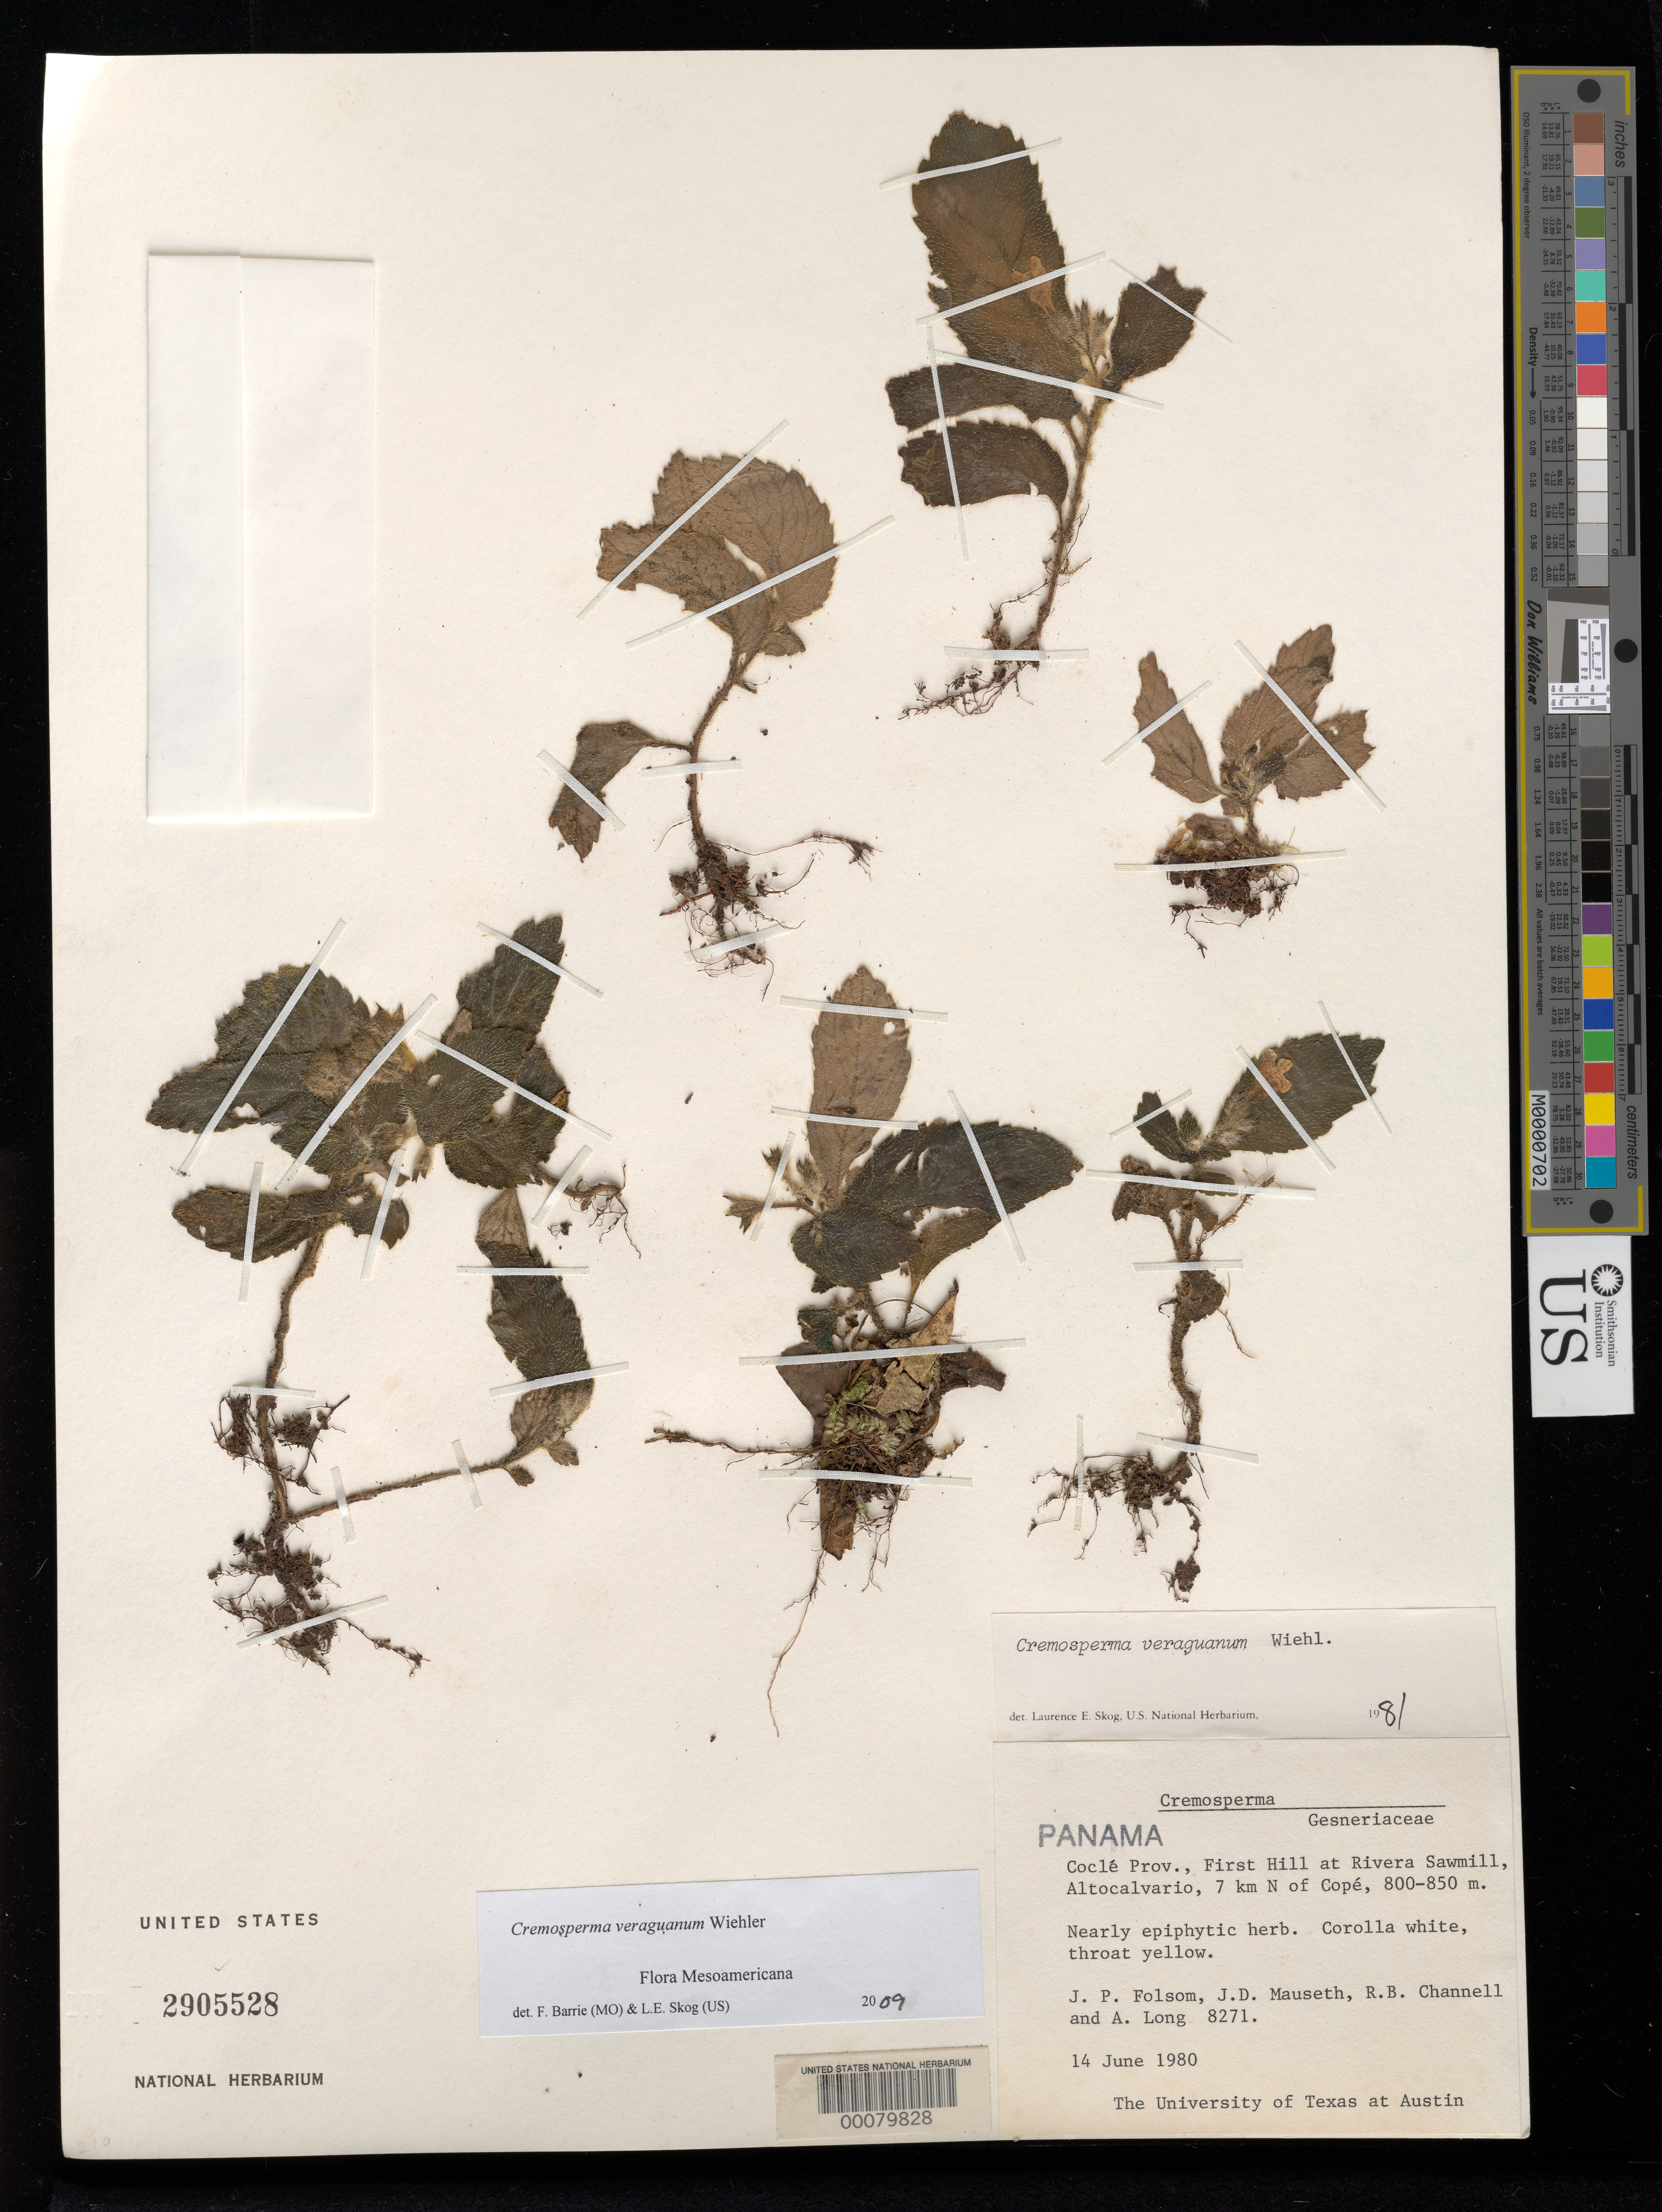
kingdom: Plantae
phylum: Tracheophyta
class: Magnoliopsida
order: Lamiales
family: Gesneriaceae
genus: Cremosperma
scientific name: Cremosperma veraguanum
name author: Wiehler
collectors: J. P. Folsom & et al.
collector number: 8271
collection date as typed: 14 Jun 1980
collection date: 1980-06-14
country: Panama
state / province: Coclé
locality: First hill of Rivera Sawmill, Altocalvario, 7 km N of Cope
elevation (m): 800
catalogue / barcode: US 2905528